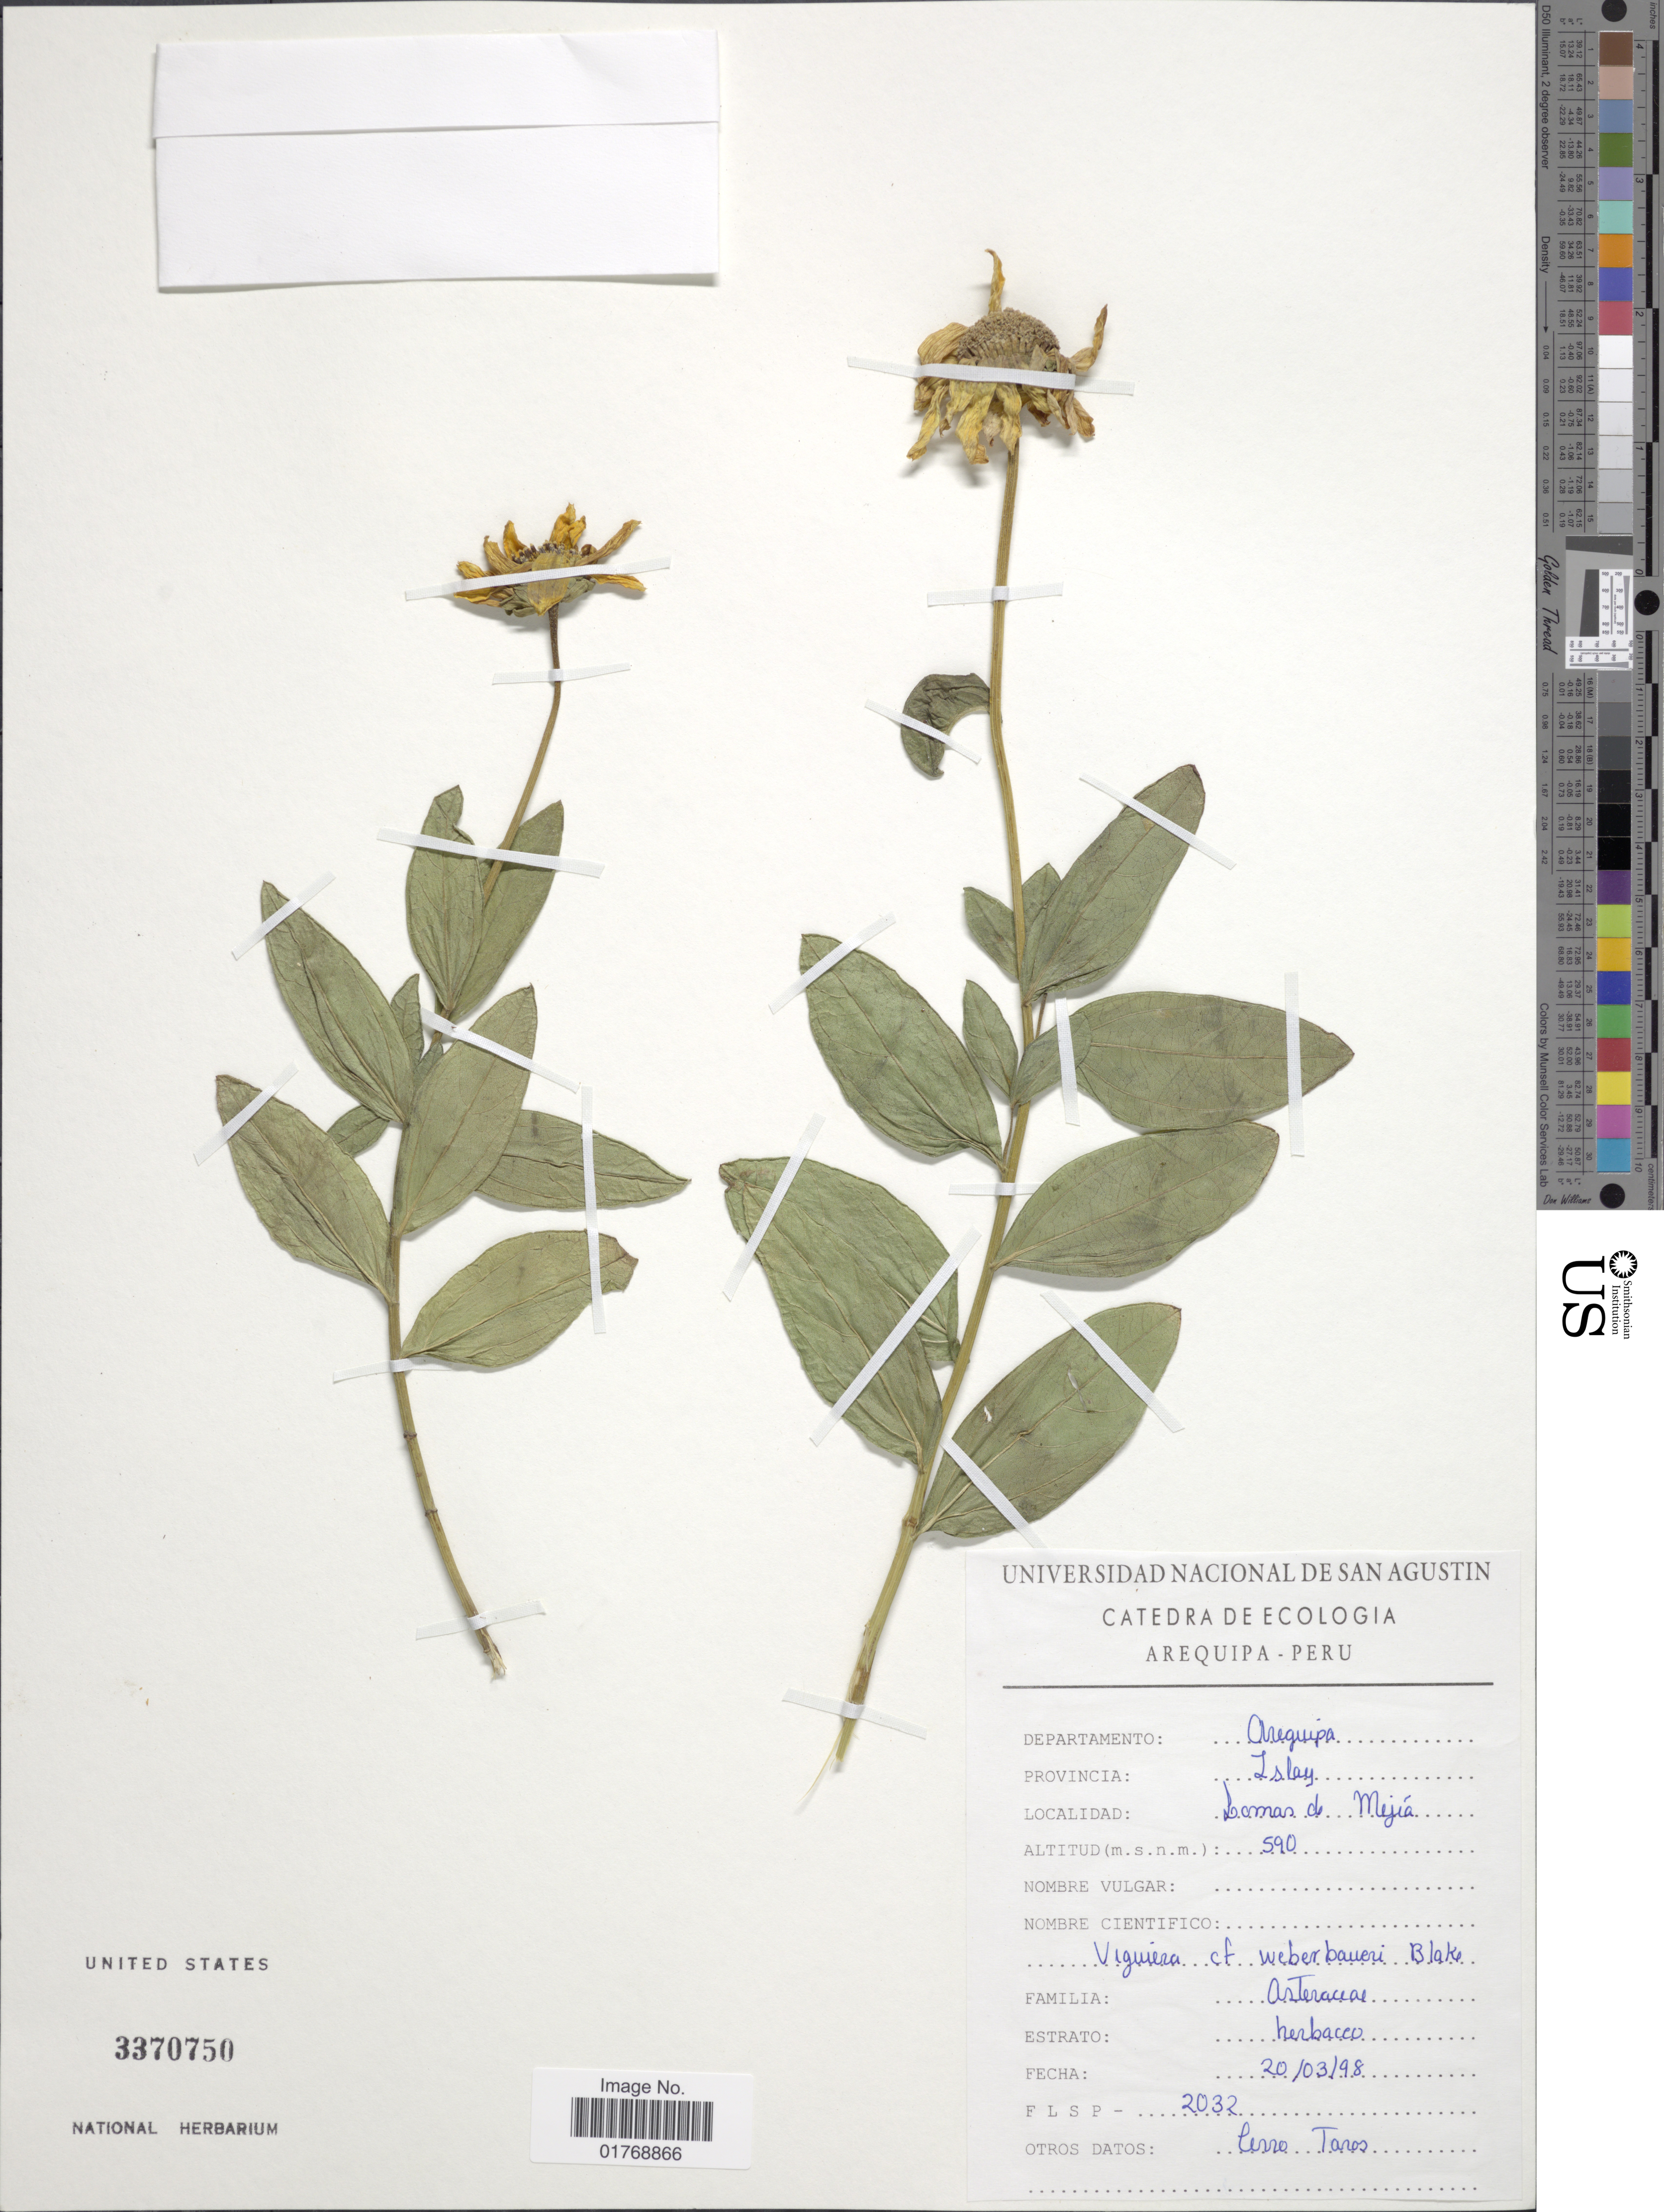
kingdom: Plantae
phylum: Tracheophyta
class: Magnoliopsida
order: Asterales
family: Asteraceae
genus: Viguiera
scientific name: Viguiera peruviana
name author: A. Gray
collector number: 2032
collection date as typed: Transcribed d/m/y: 20/3/98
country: Peru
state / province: Arequipa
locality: Departamento: Arequipa. Provincia: Islay. Lomas de Mejía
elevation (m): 590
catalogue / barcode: US 3370750